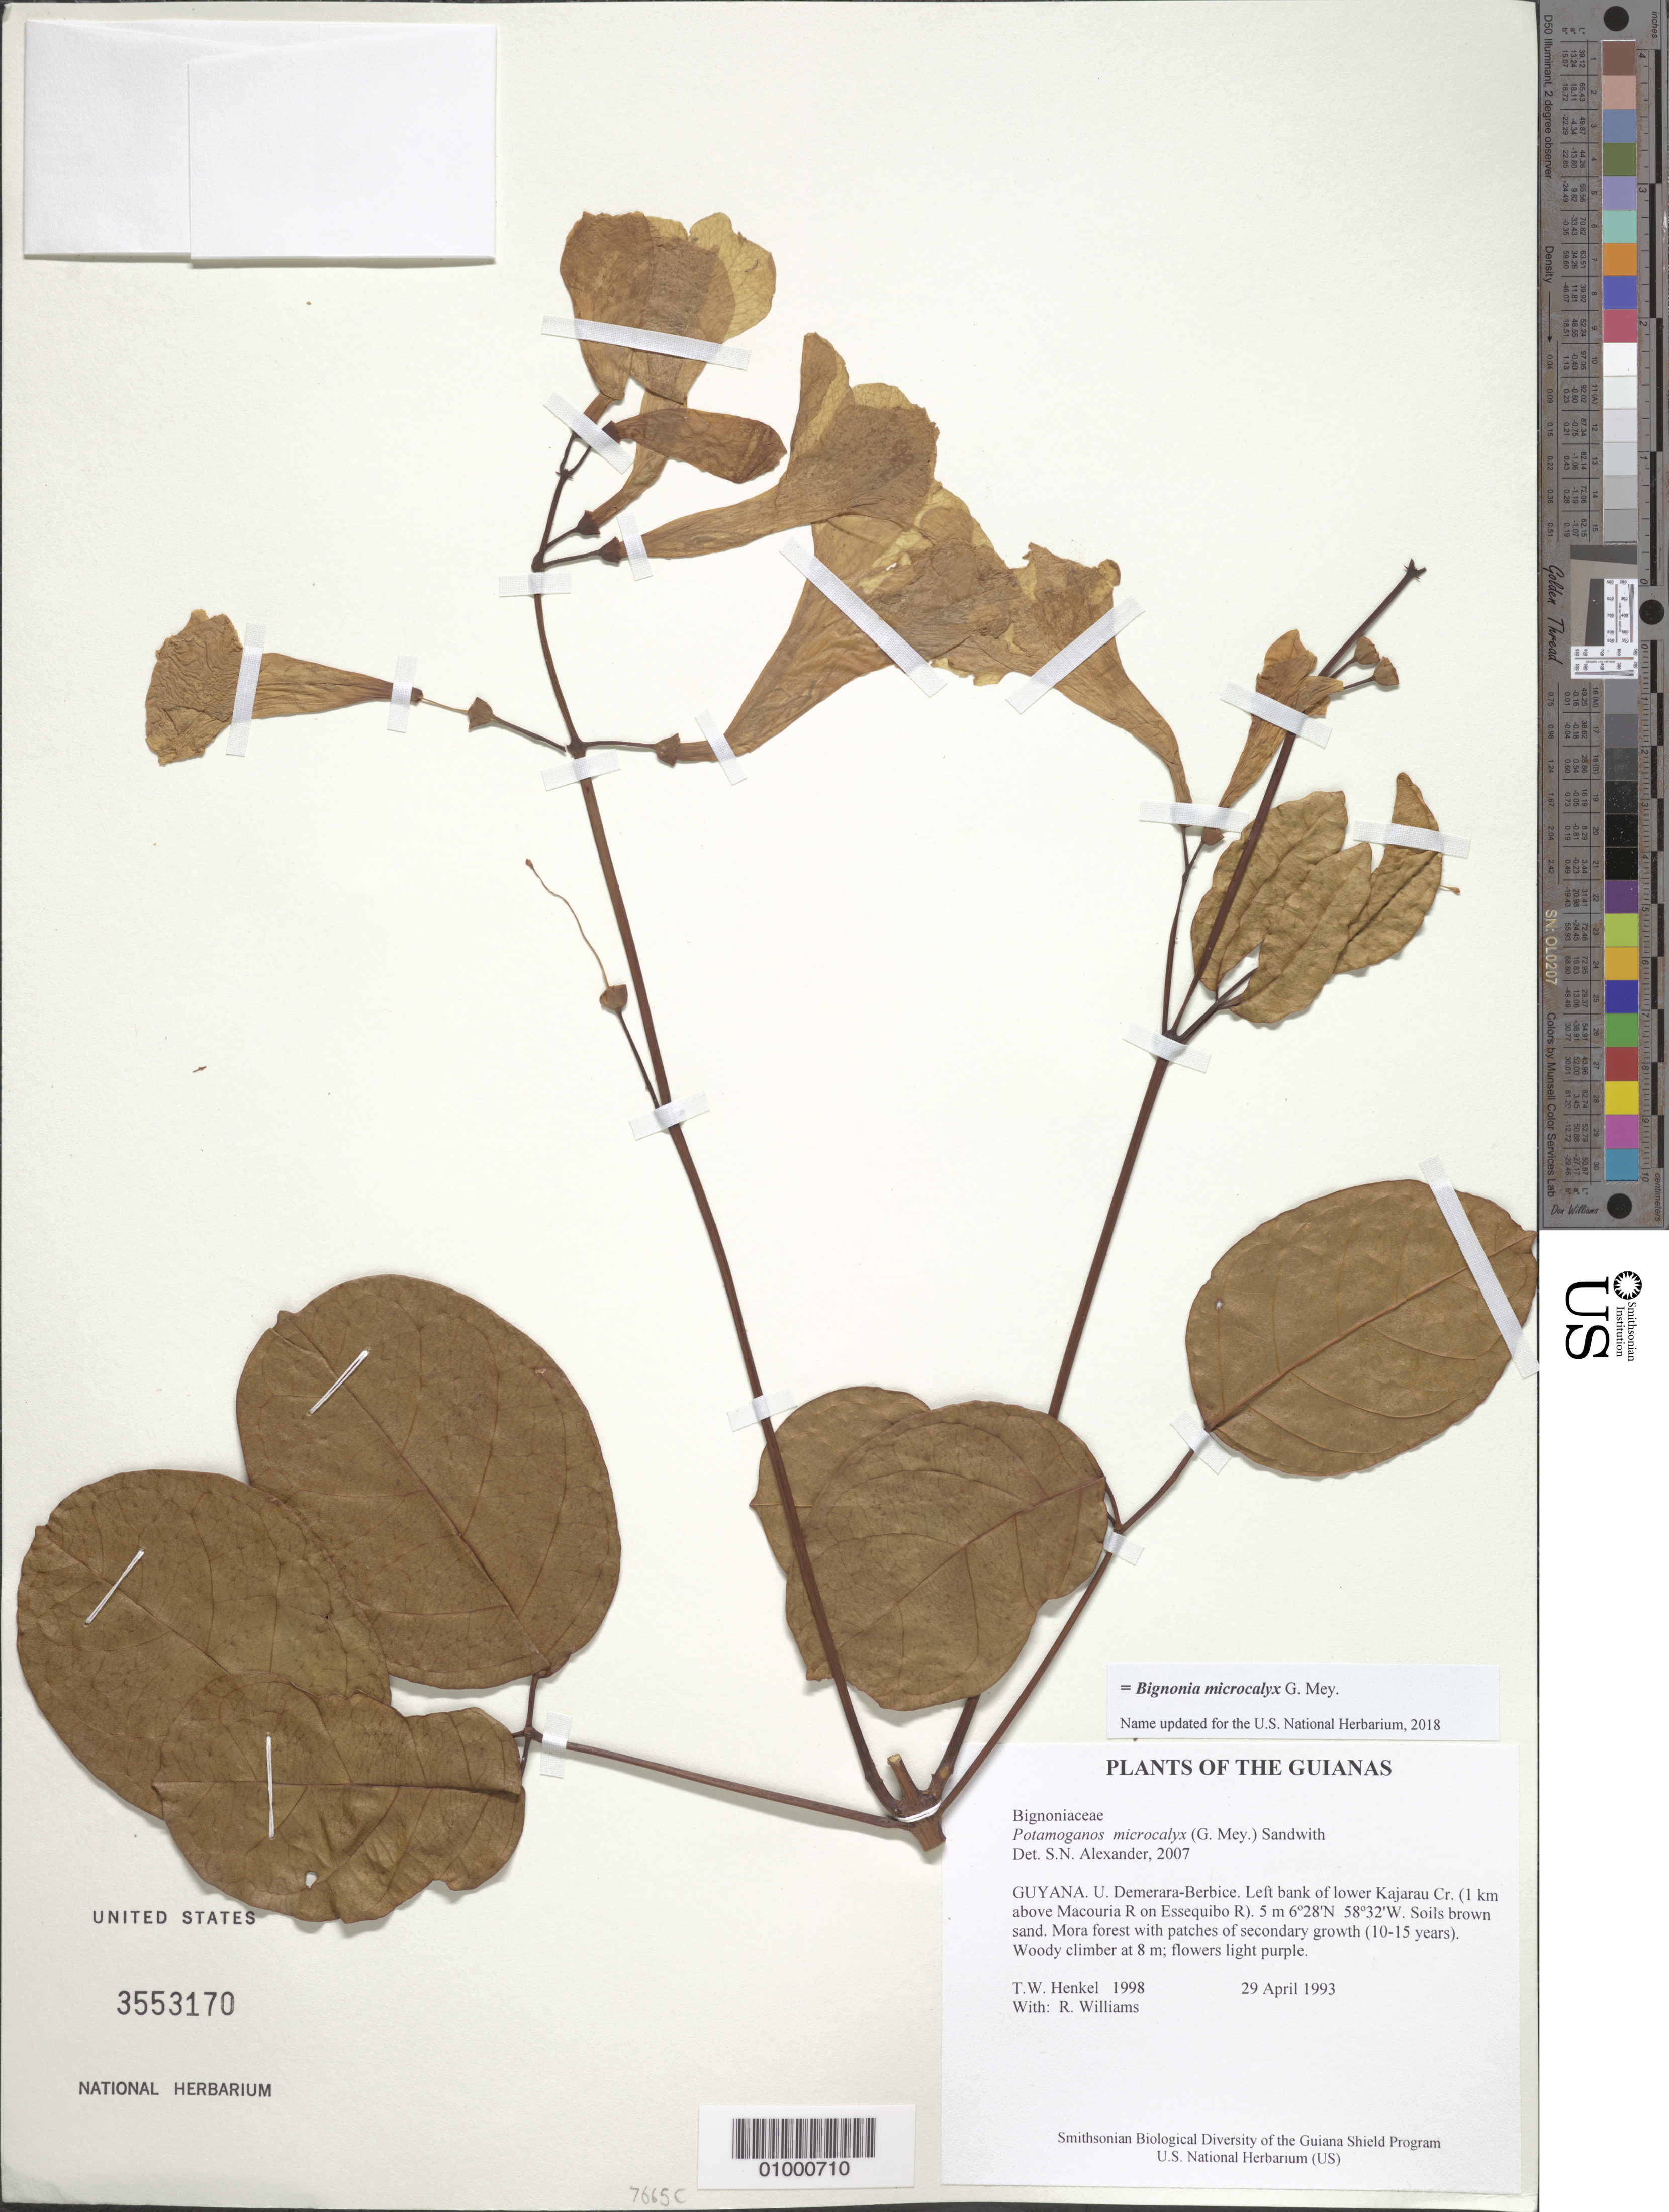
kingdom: Plantae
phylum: Tracheophyta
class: Magnoliopsida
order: Lamiales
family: Bignoniaceae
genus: Bignonia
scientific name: Bignonia microcalyx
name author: G. Mey.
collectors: T. Henkel & R. Williams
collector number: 1998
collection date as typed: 29 April 1993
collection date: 1993-04-29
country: Guyana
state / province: U. Demerara-Berbice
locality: Left bank of lower Kajarau Cr. (1 km above Macouria R on Essequibo R)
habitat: Soils brown sand. Mora forest with patches of secondary growth (10-15 years)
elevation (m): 5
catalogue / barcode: US 3553170